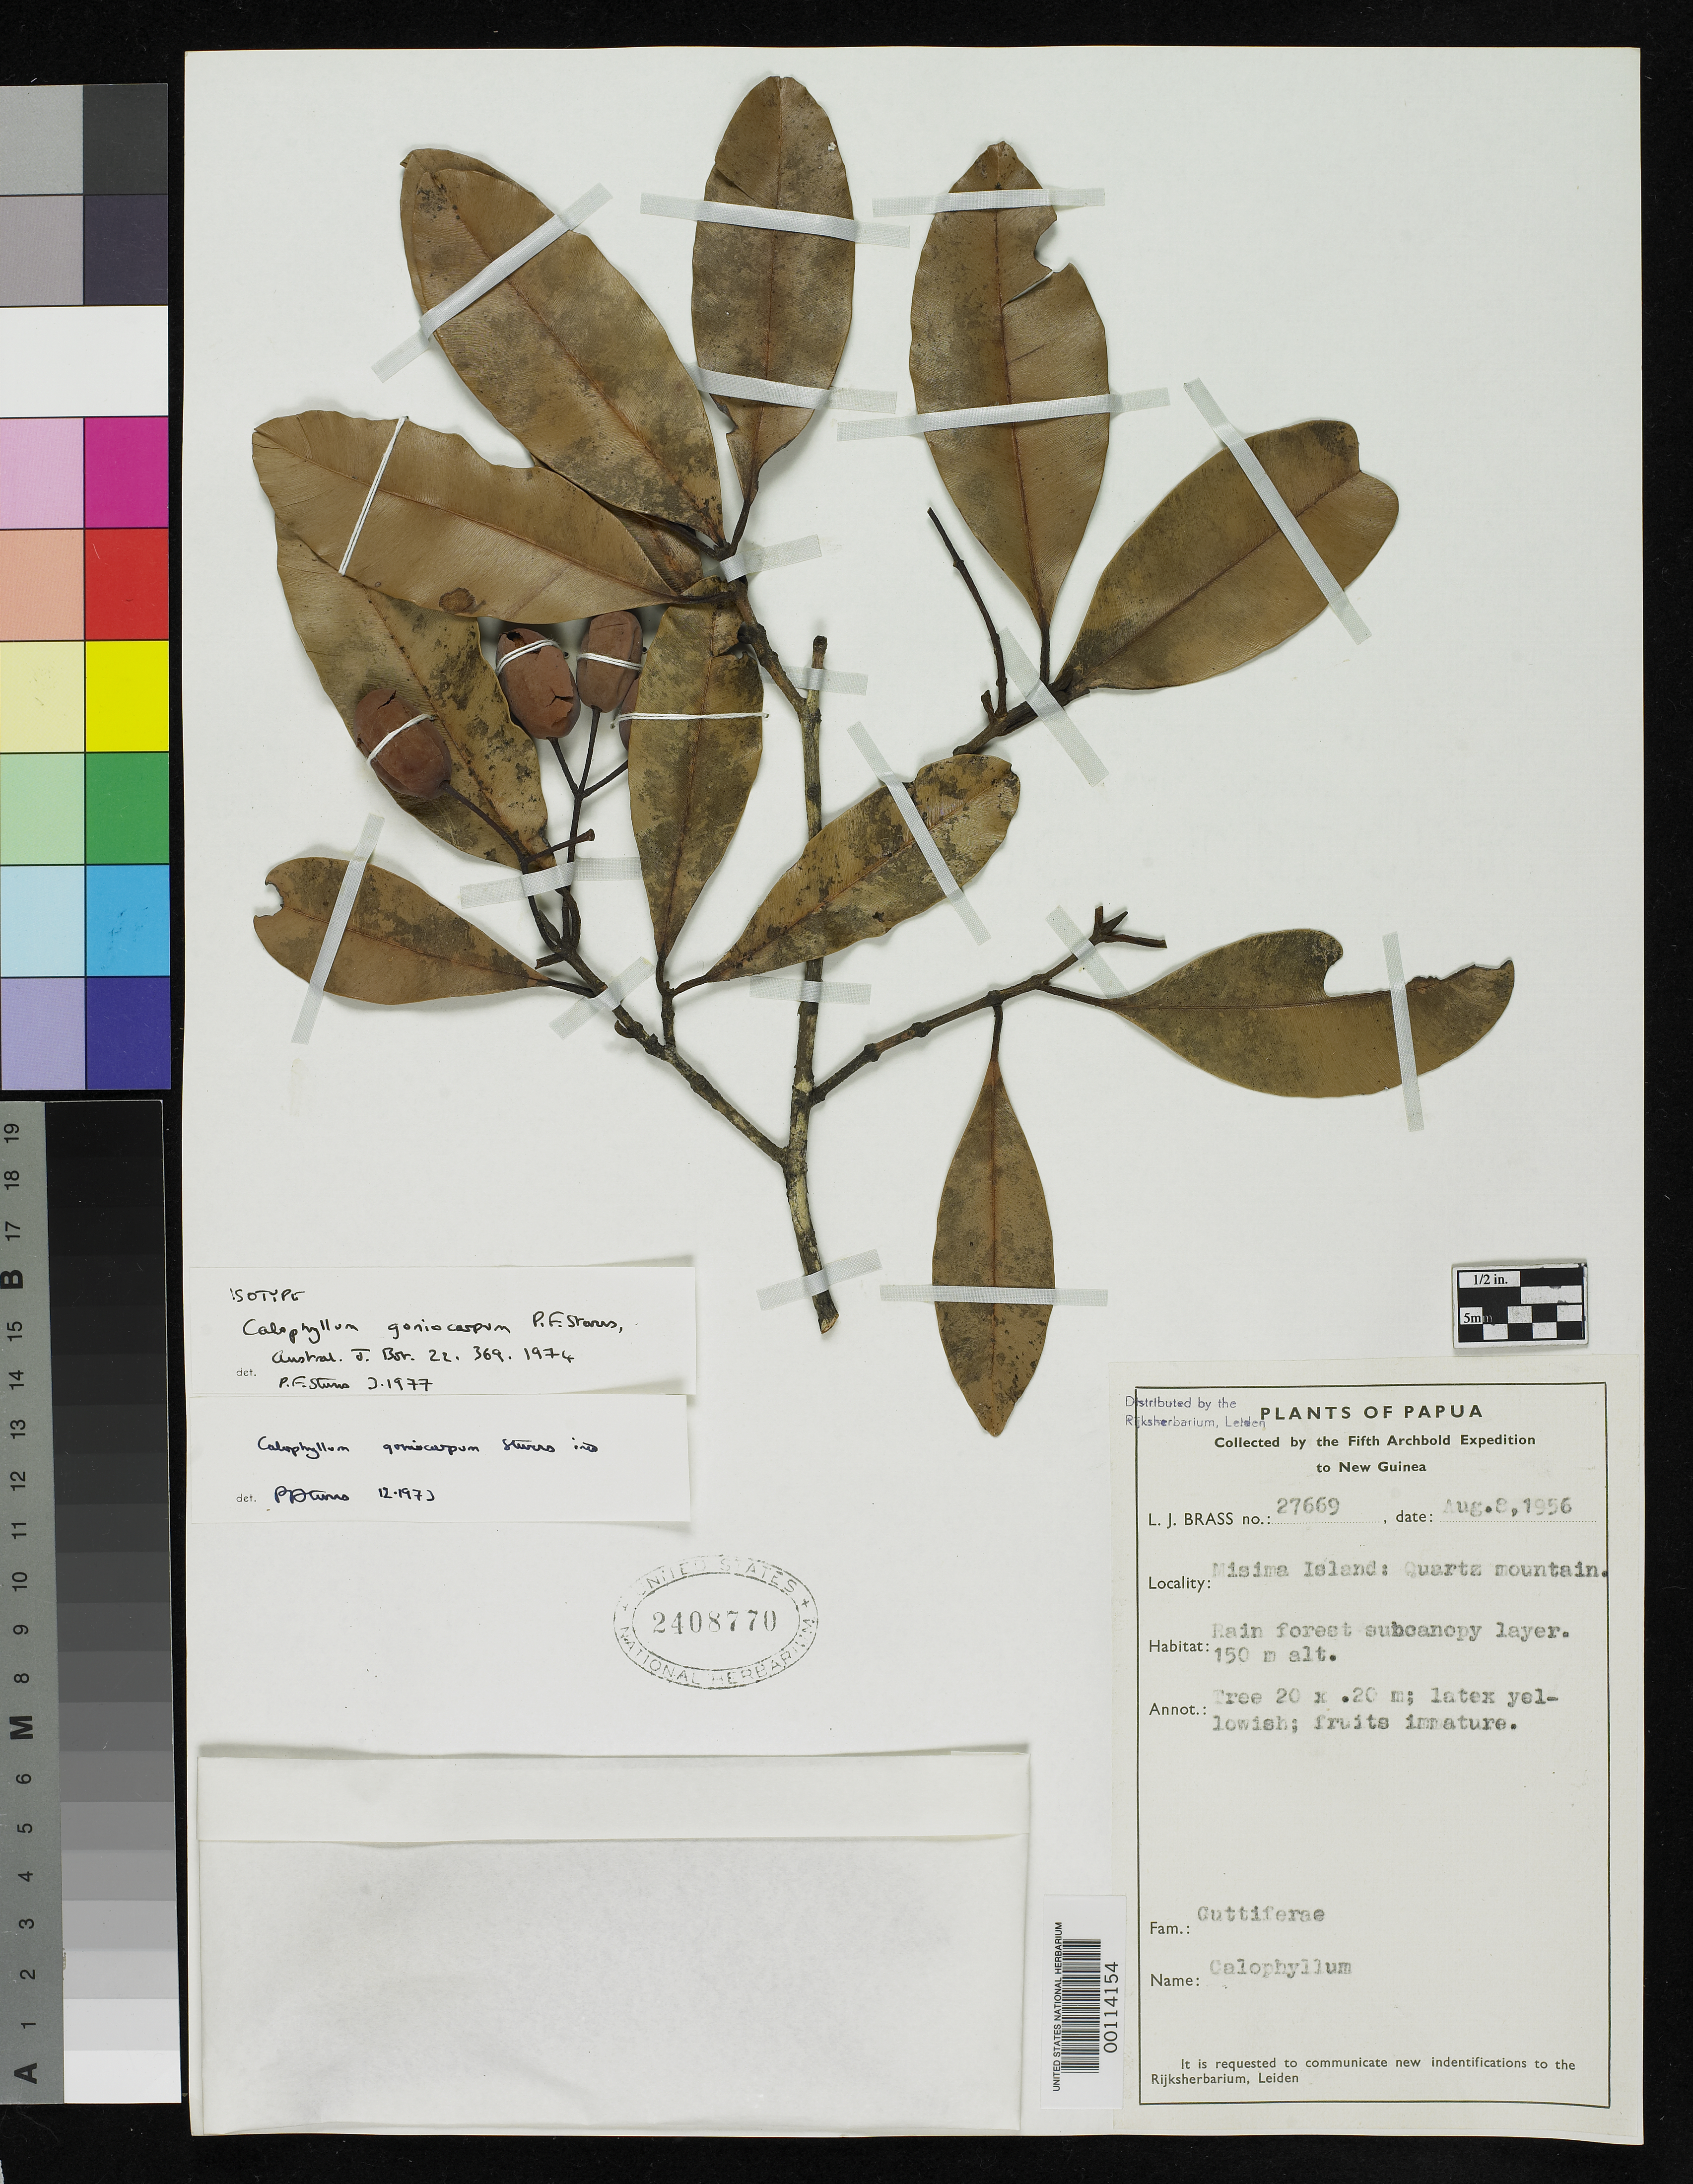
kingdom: Plantae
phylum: Tracheophyta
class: Magnoliopsida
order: Malpighiales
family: Calophyllaceae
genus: Calophyllum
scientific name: Calophyllum goniocarpum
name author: P.F. Stevens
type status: Isotype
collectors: L. J. Brass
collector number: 27669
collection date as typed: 08 Aug 1956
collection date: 1956-08-08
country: Papua New Guinea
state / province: Milne Bay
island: Misima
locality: Quartz Mt. [Louisade Arch.]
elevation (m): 150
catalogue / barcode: US 2408770